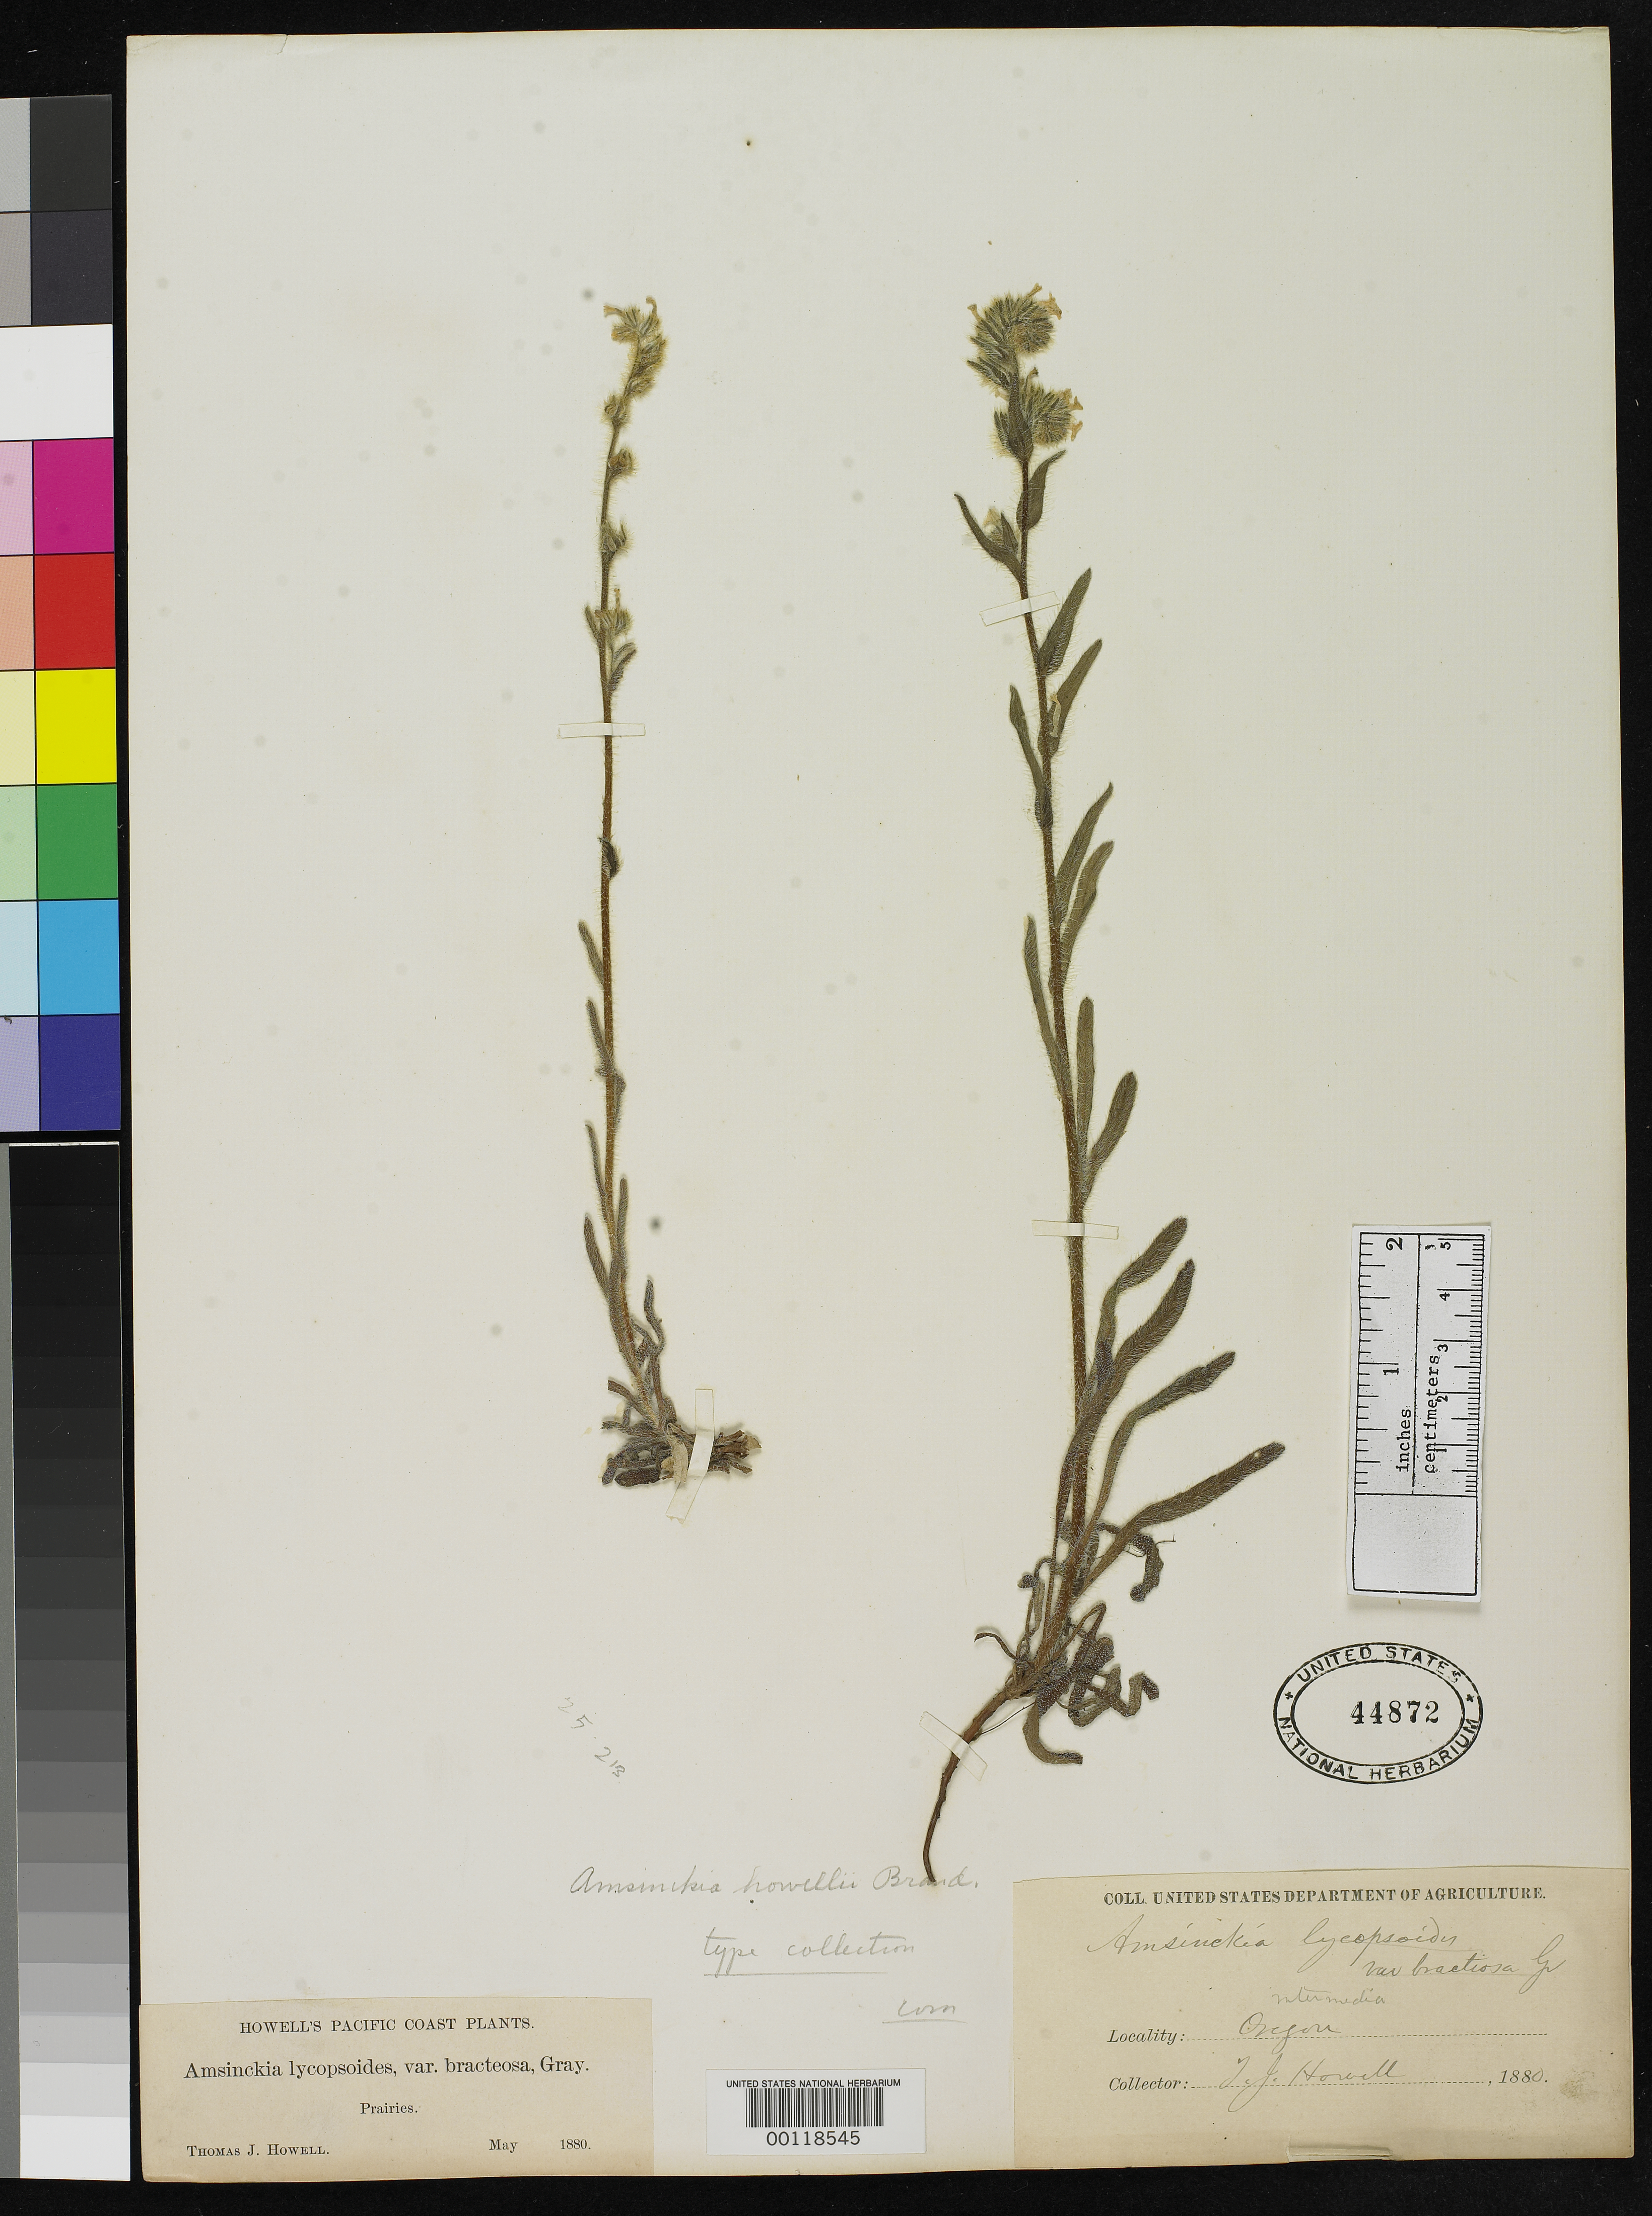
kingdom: Plantae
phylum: Tracheophyta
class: Magnoliopsida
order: Boraginales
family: Boraginaceae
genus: Amsinckia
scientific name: Amsinckia howellii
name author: Brandegee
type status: Isosyntype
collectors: T. J. Howell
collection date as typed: May 1880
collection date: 1880-05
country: United States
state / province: Oregon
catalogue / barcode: US 44872